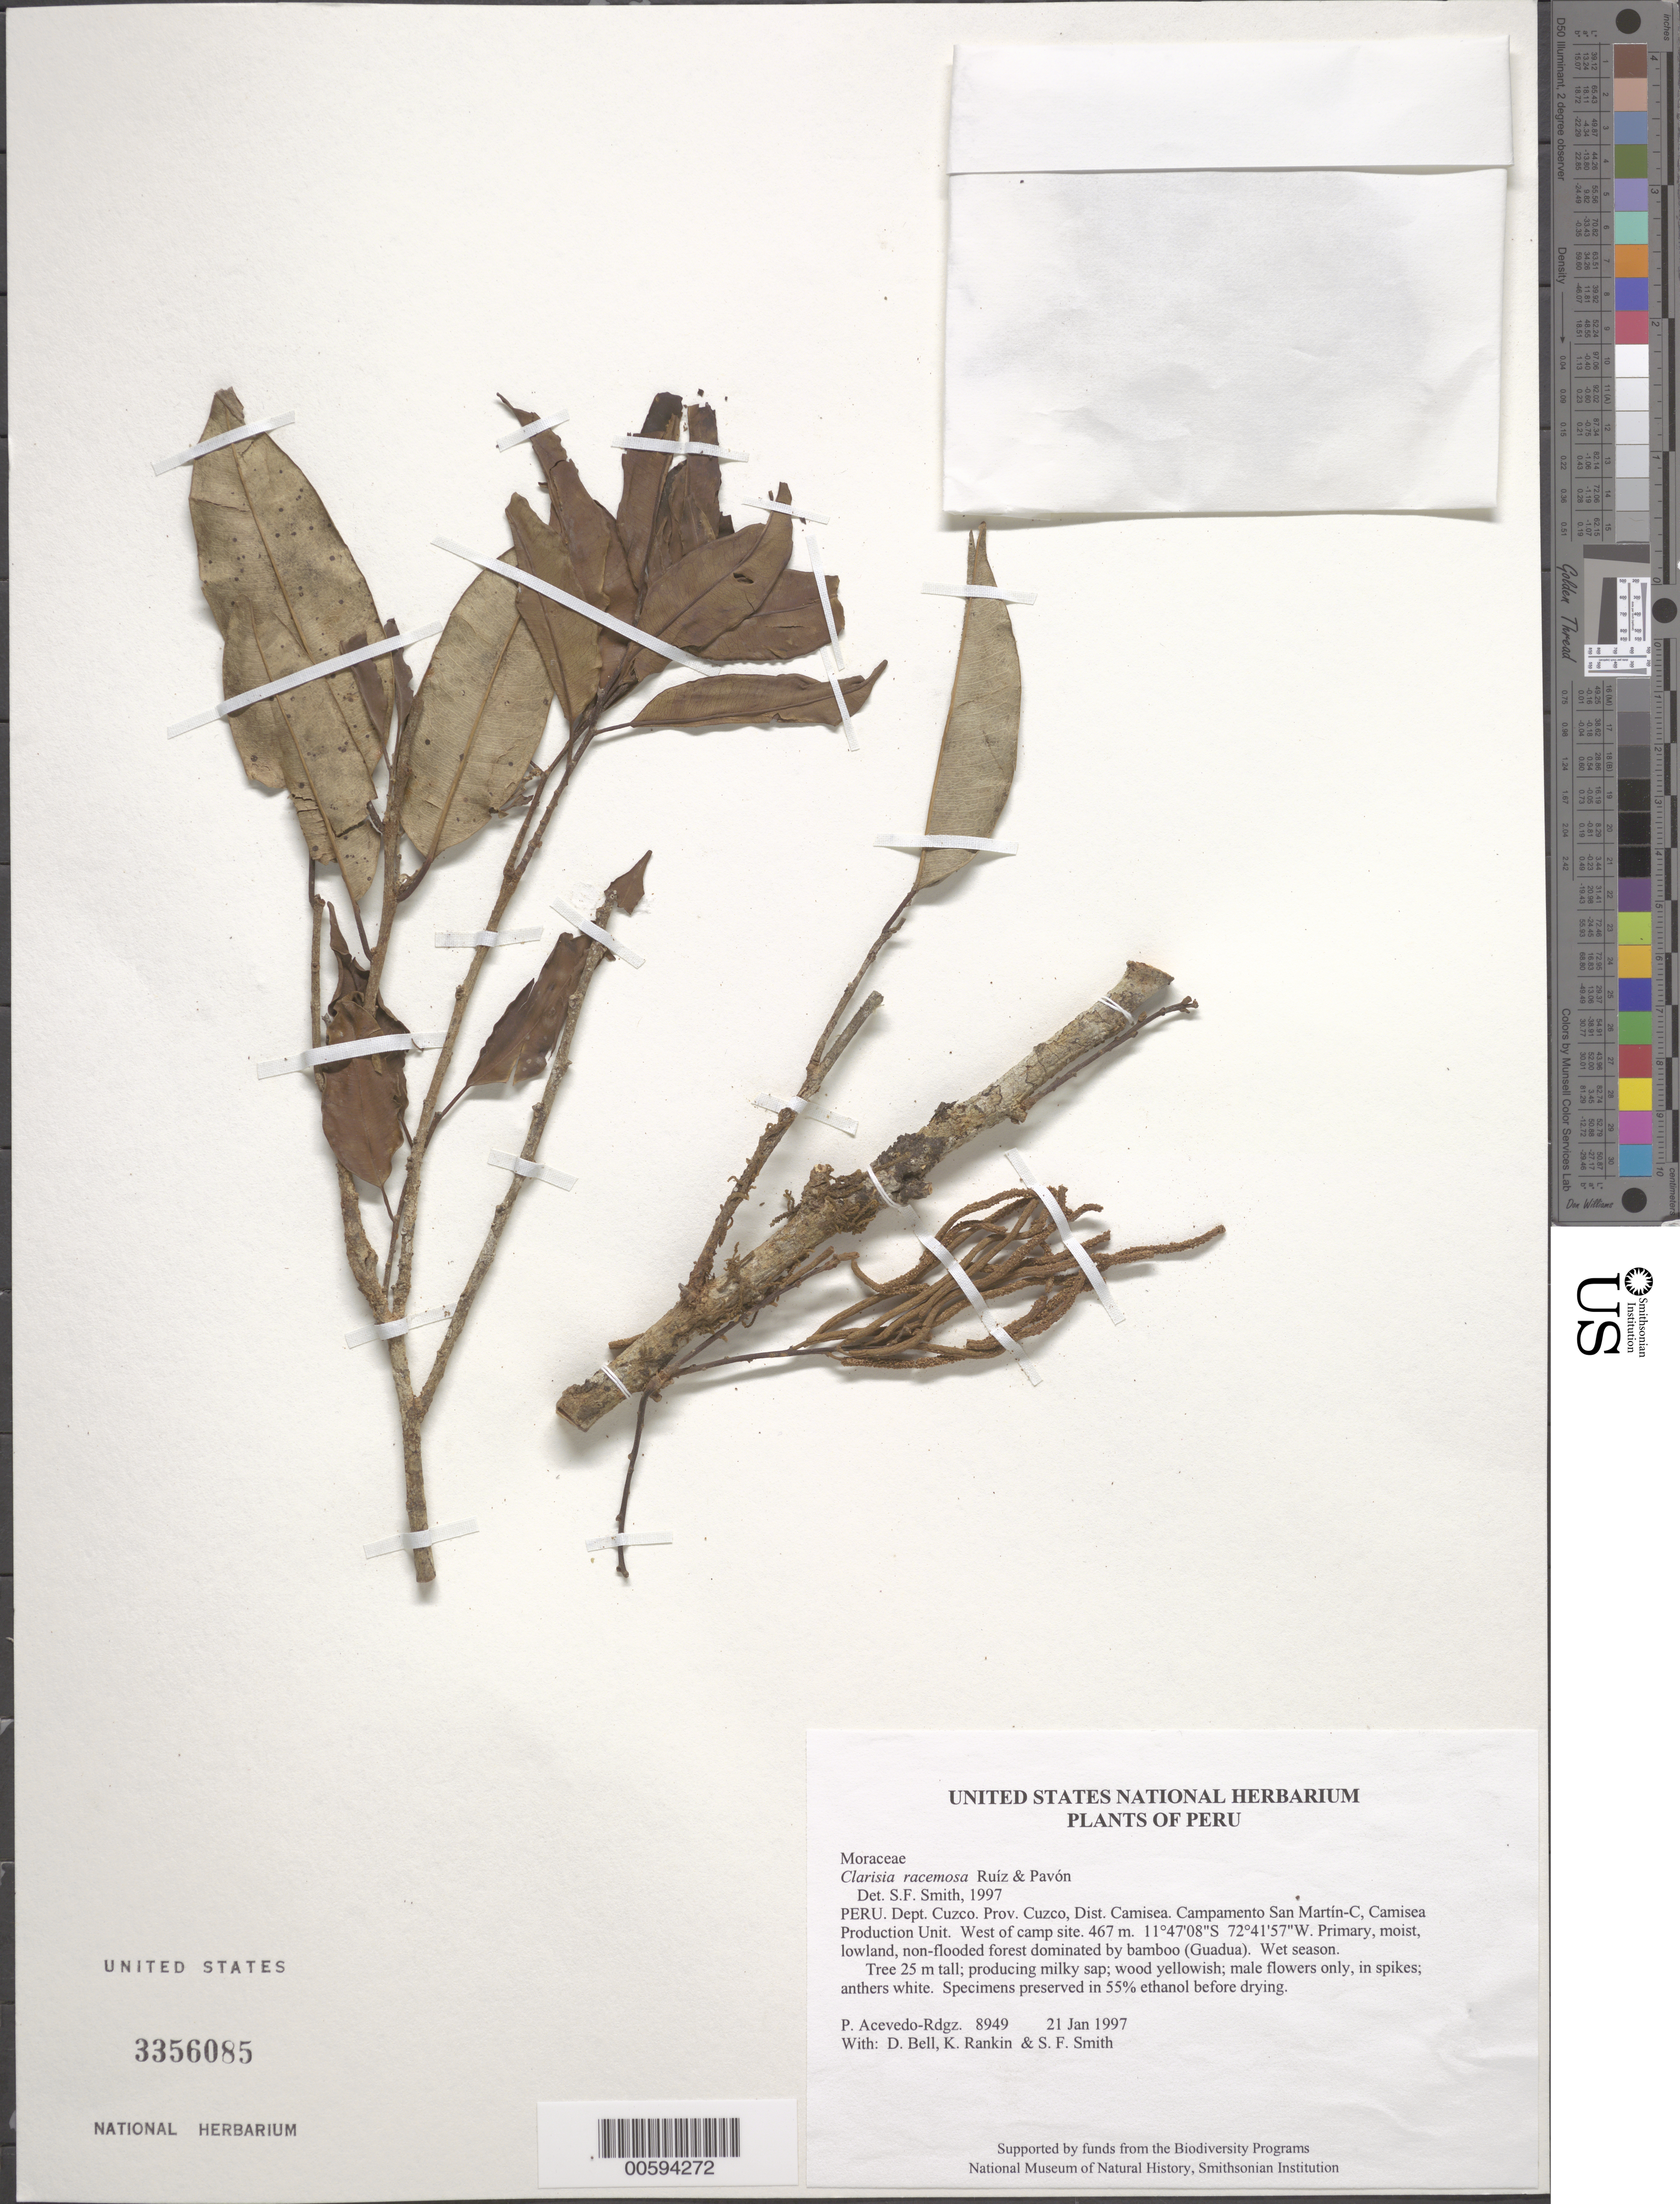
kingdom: Plantae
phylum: Tracheophyta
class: Magnoliopsida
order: Rosales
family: Moraceae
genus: Clarisia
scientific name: Clarisia racemosa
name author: Ruiz & Pav.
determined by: Smith, Stephen F., (US), NMNH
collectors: P. Acevedo-Rodr., D. A. Bell, K. B. Rankin & S.F. Smith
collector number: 8949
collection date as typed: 21 Jan 1997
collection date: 1997-01-21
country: Peru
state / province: Cusco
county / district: Cusco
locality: Districto Camisea, Campamento San Martín-C, Camisea Production Unit. West of camp site.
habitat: Primary, moist, lowland, non-flooded forest dominated by bamboo (Guadua). Wet season.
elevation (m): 467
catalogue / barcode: US 3356085